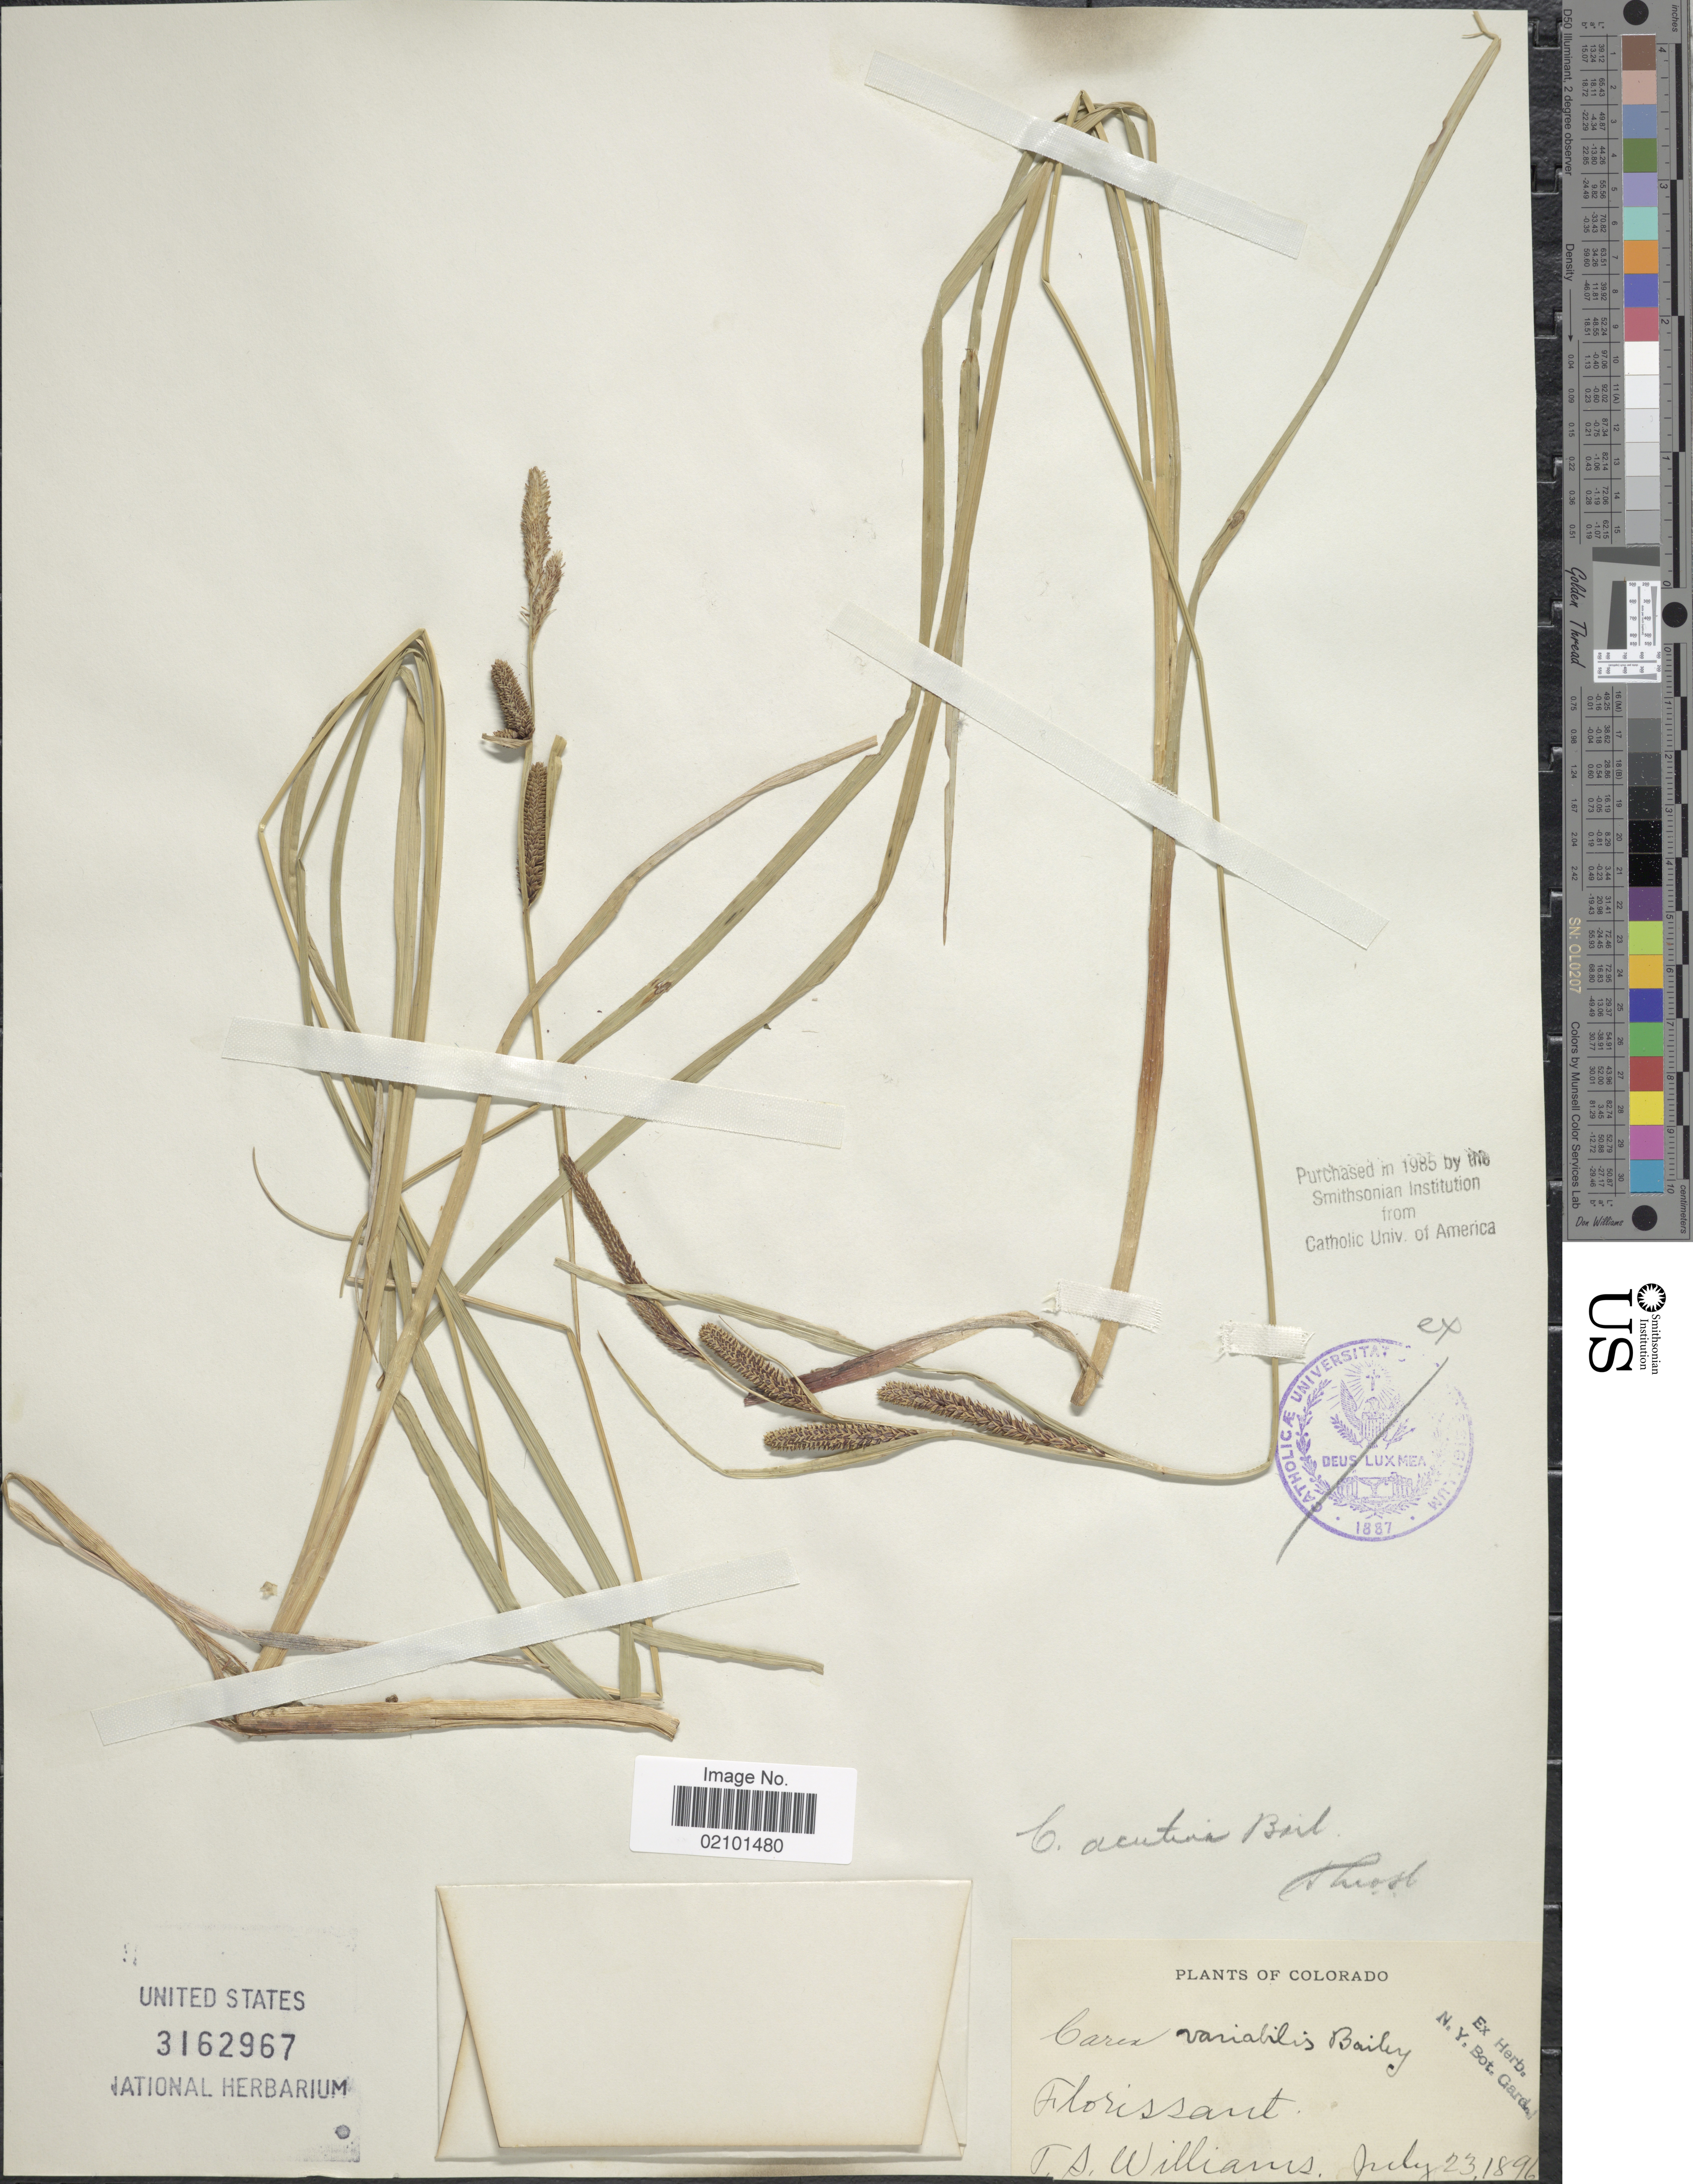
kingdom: Plantae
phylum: Tracheophyta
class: Liliopsida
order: Poales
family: Cyperaceae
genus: Carex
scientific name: Carex aquatilis var. aquatilis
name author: Wahlenb.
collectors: T. S. Williams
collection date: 1896-07-23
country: United States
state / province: Colorado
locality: Florissant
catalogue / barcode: US 3162967